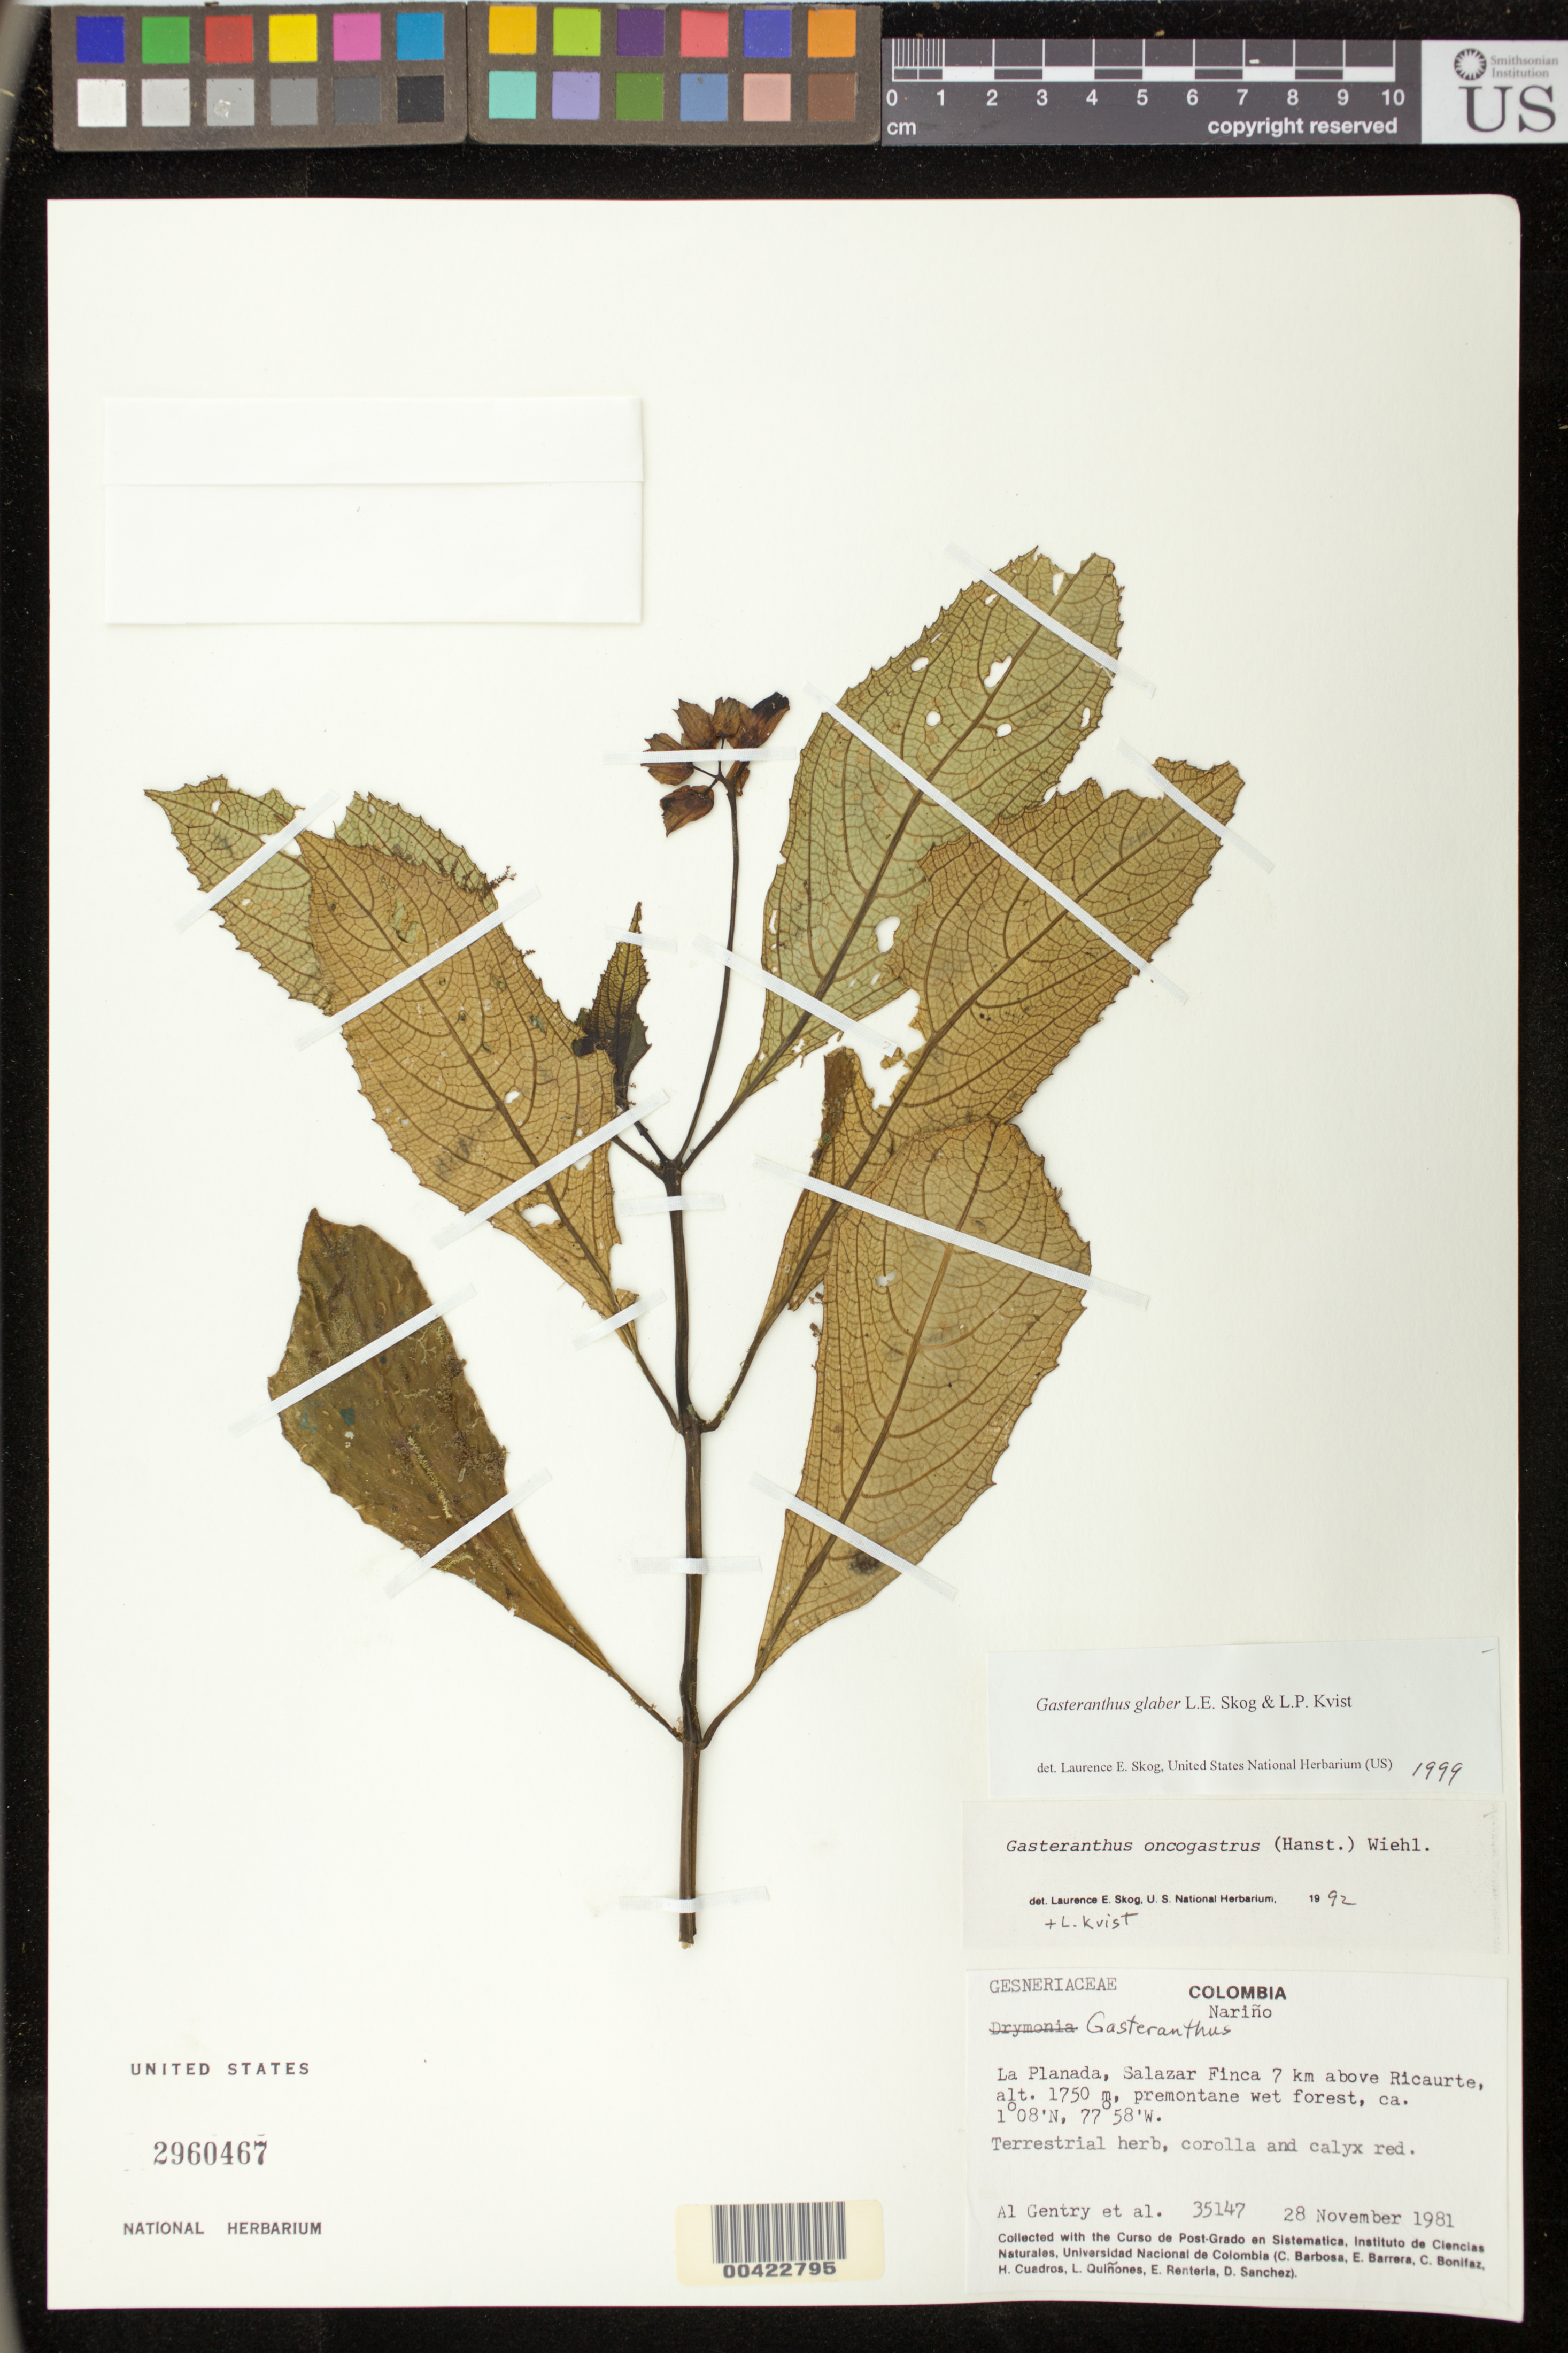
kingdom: Plantae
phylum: Tracheophyta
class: Magnoliopsida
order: Lamiales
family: Gesneriaceae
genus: Gasteranthus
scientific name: Gasteranthus glaber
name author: L.E. Skog & L.P. Kvist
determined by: Skog, Laurence E.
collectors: A. H. Gentry & et al.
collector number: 35147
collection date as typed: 28 Nov 1981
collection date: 1981-11-28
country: Colombia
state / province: Nariño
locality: La Planada, Salazar Finca 7 km above Ricauarte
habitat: premontane wet forest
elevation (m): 1750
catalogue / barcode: US 2960467